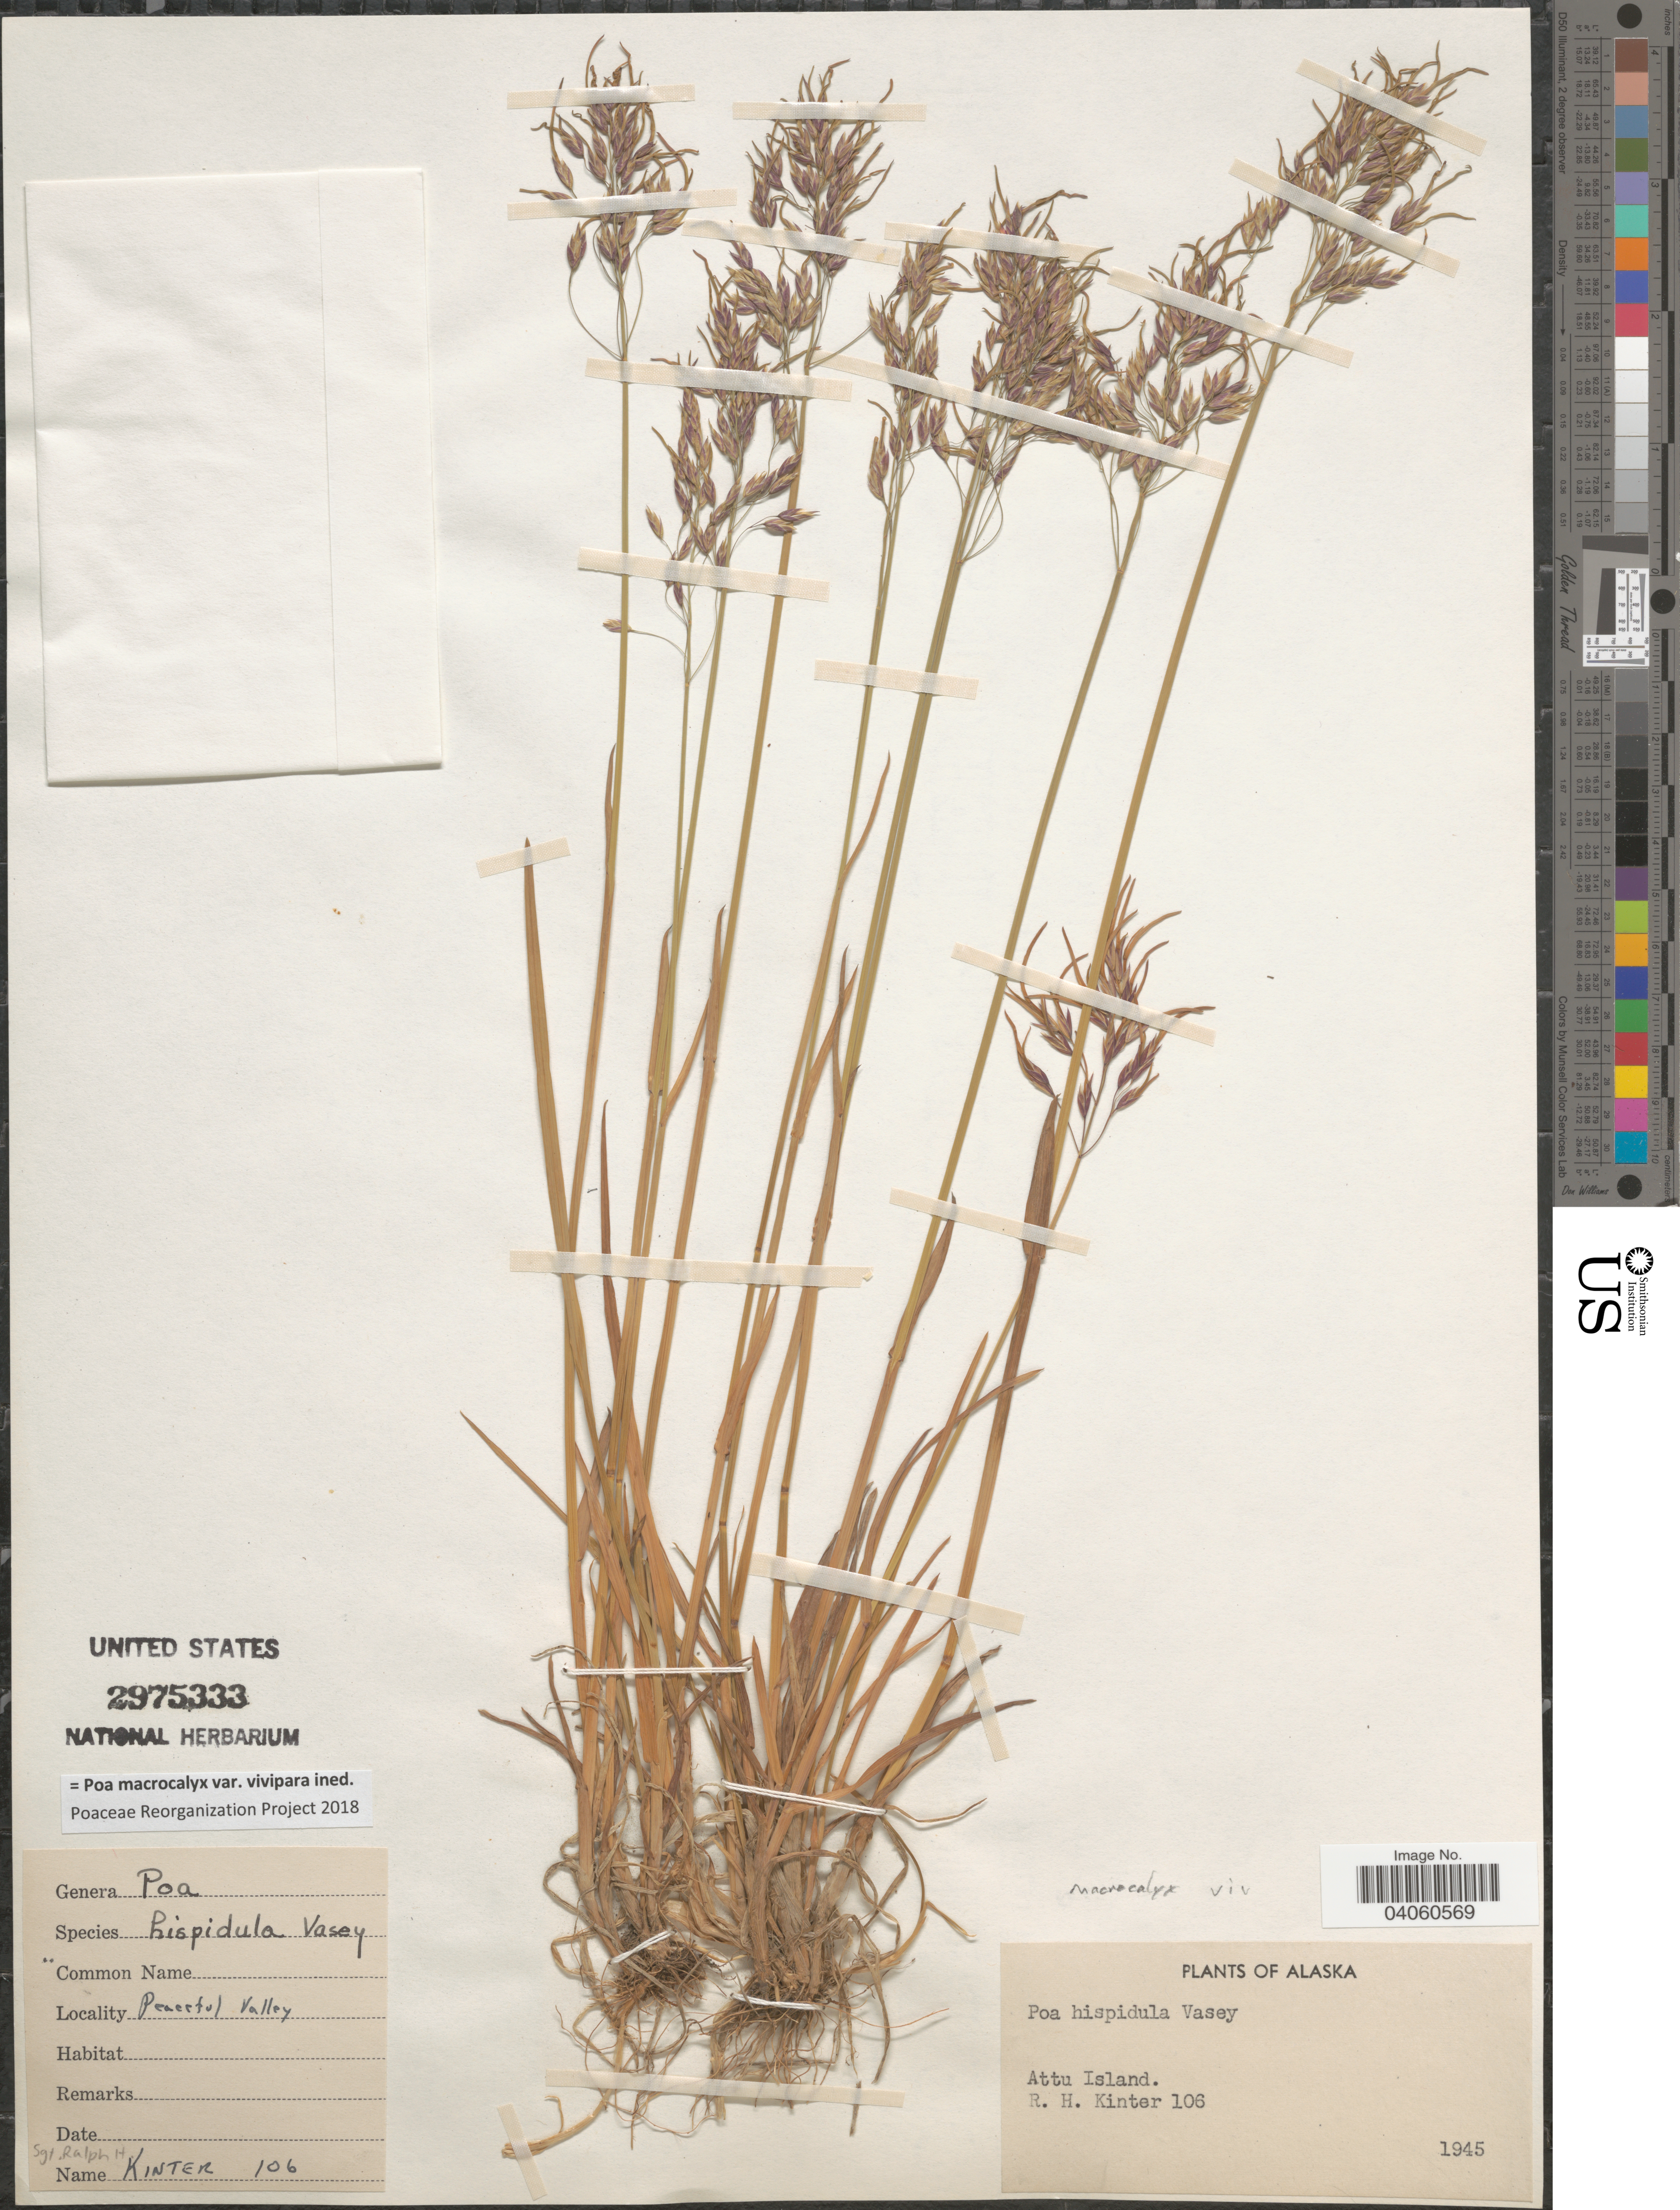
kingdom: Plantae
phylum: Tracheophyta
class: Liliopsida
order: Poales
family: Poaceae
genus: Poa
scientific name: Poa macrocalyx var. vivipara ined.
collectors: R. Kinter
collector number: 106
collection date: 1945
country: United States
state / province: Alaska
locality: Peaceful Valley. Attu Island.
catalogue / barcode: US 2975333